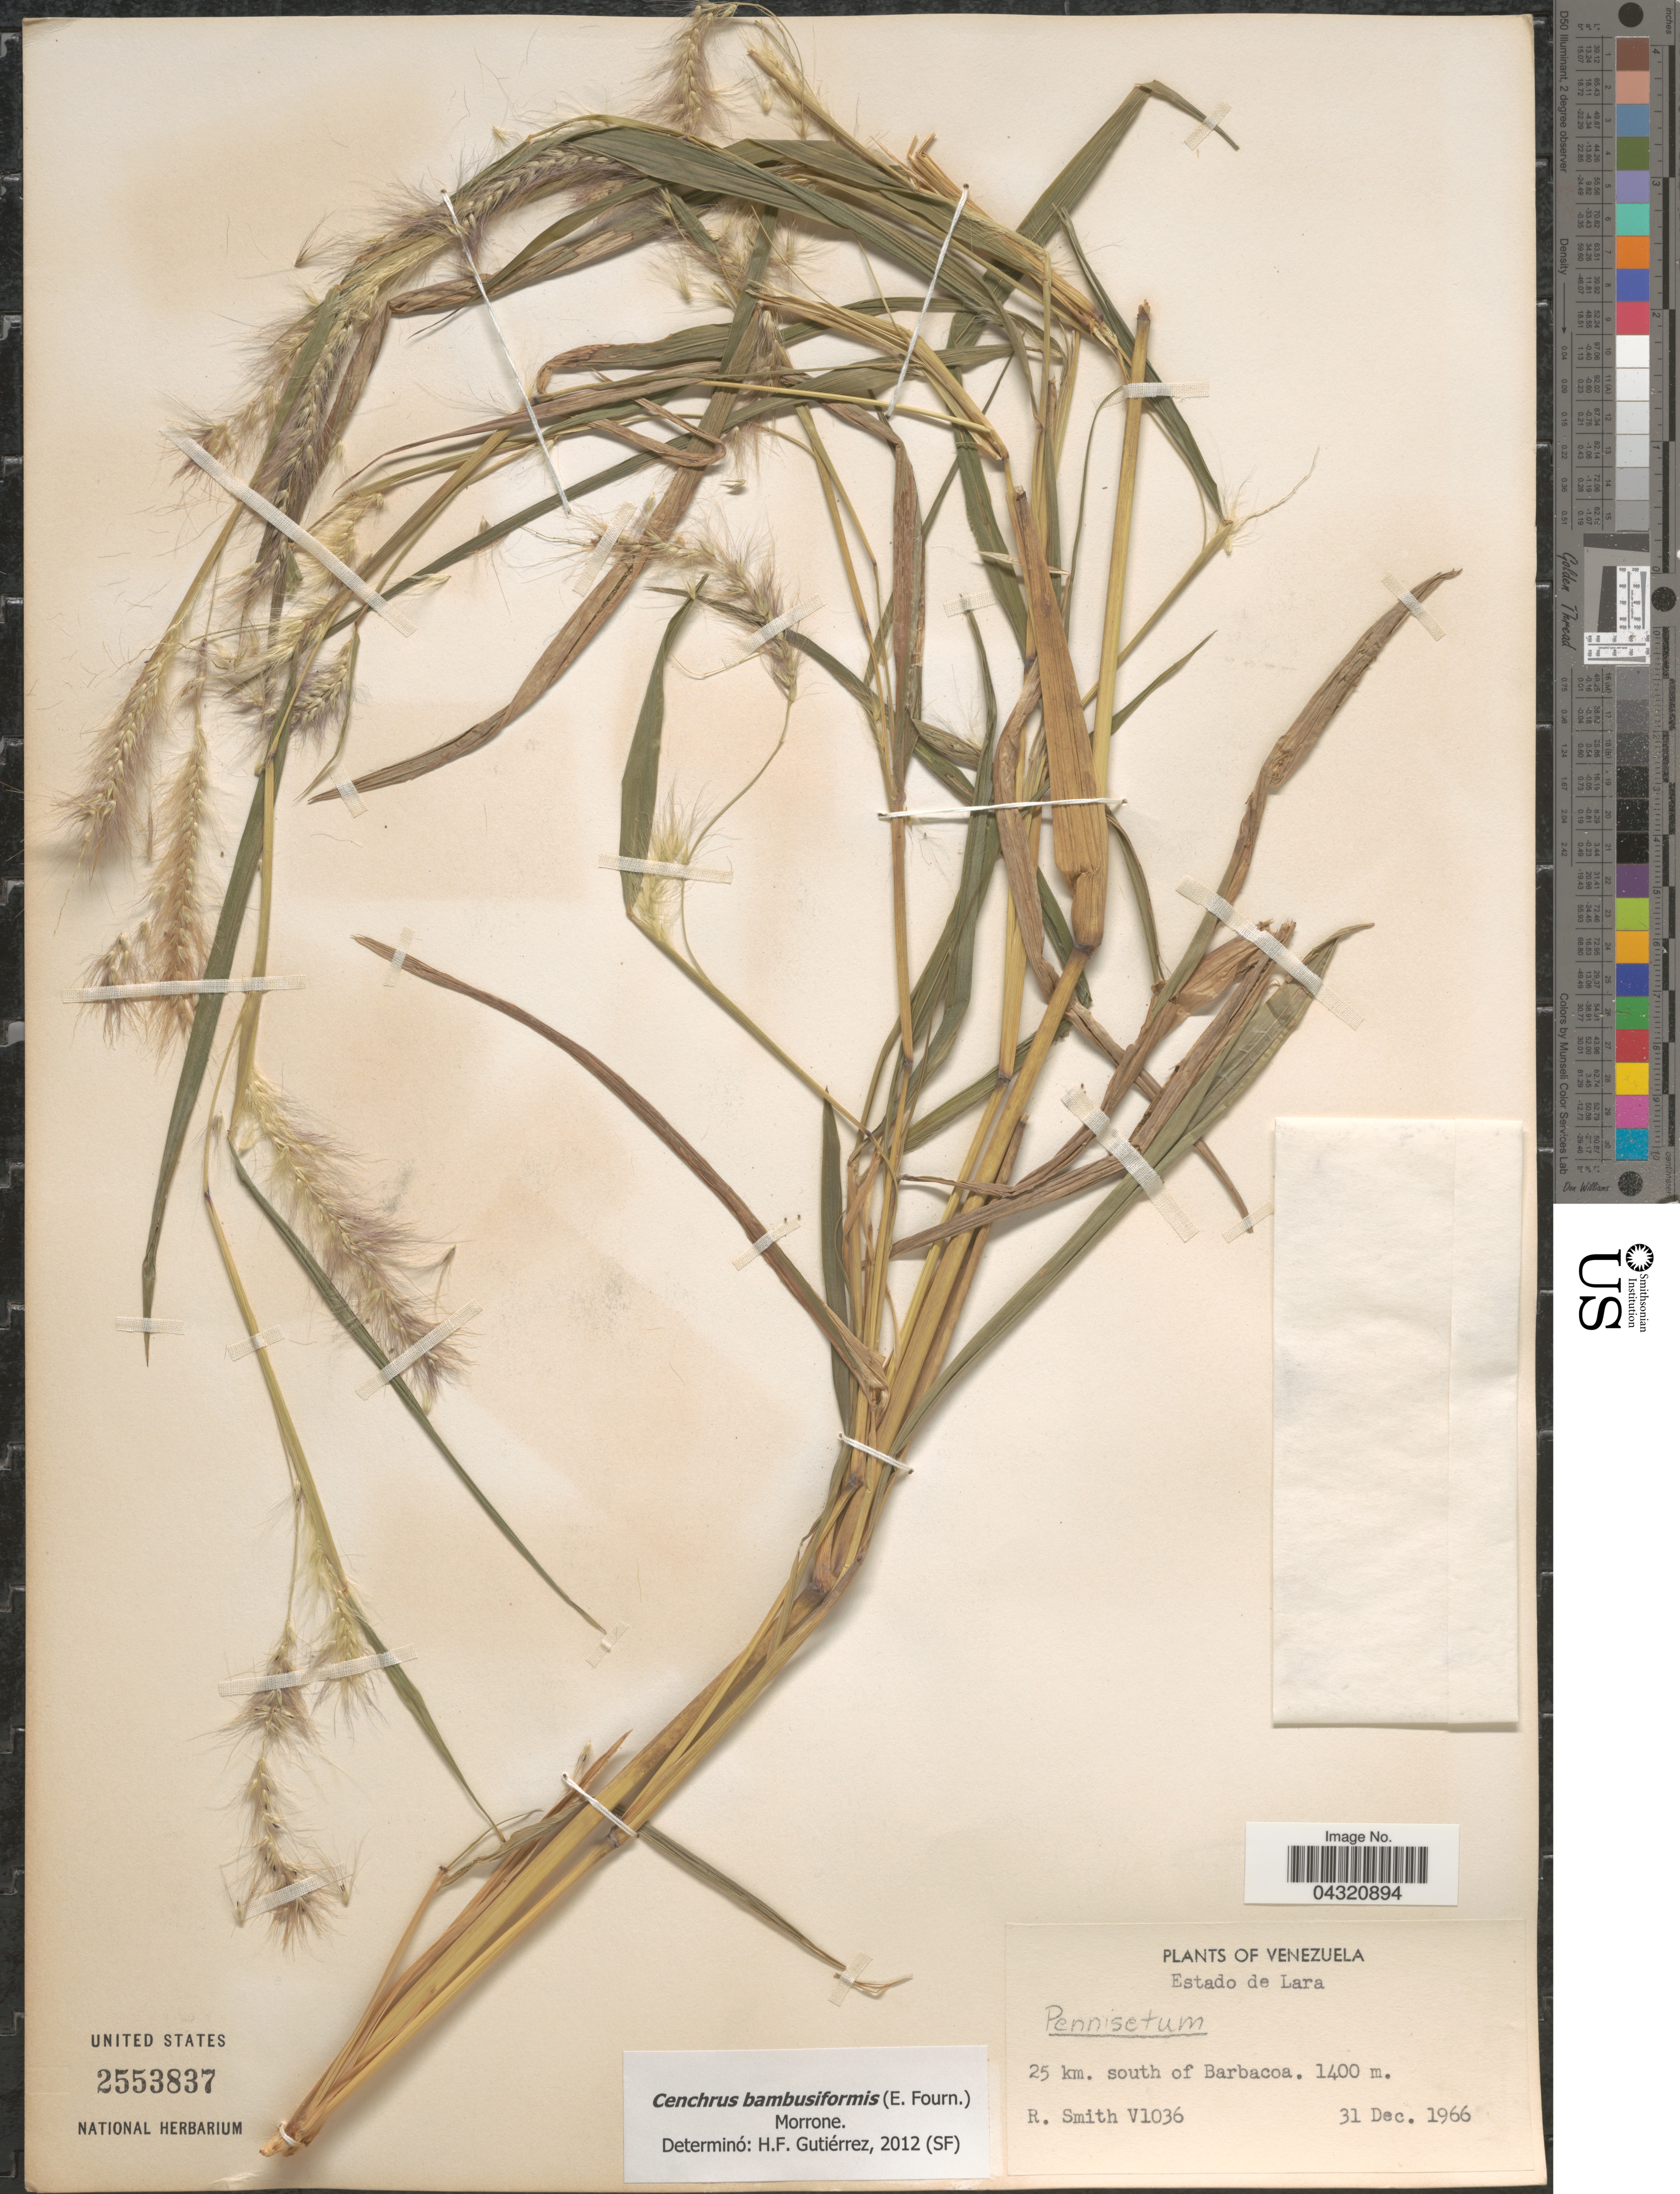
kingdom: Plantae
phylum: Tracheophyta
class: Liliopsida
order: Poales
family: Poaceae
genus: Cenchrus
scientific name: Cenchrus brownii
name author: Roem. & Schult.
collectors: R. Smith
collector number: V1036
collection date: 1966-12-31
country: Venezuela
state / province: Lara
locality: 25 km. south of Barbacoa.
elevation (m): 1400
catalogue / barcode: US 2553837